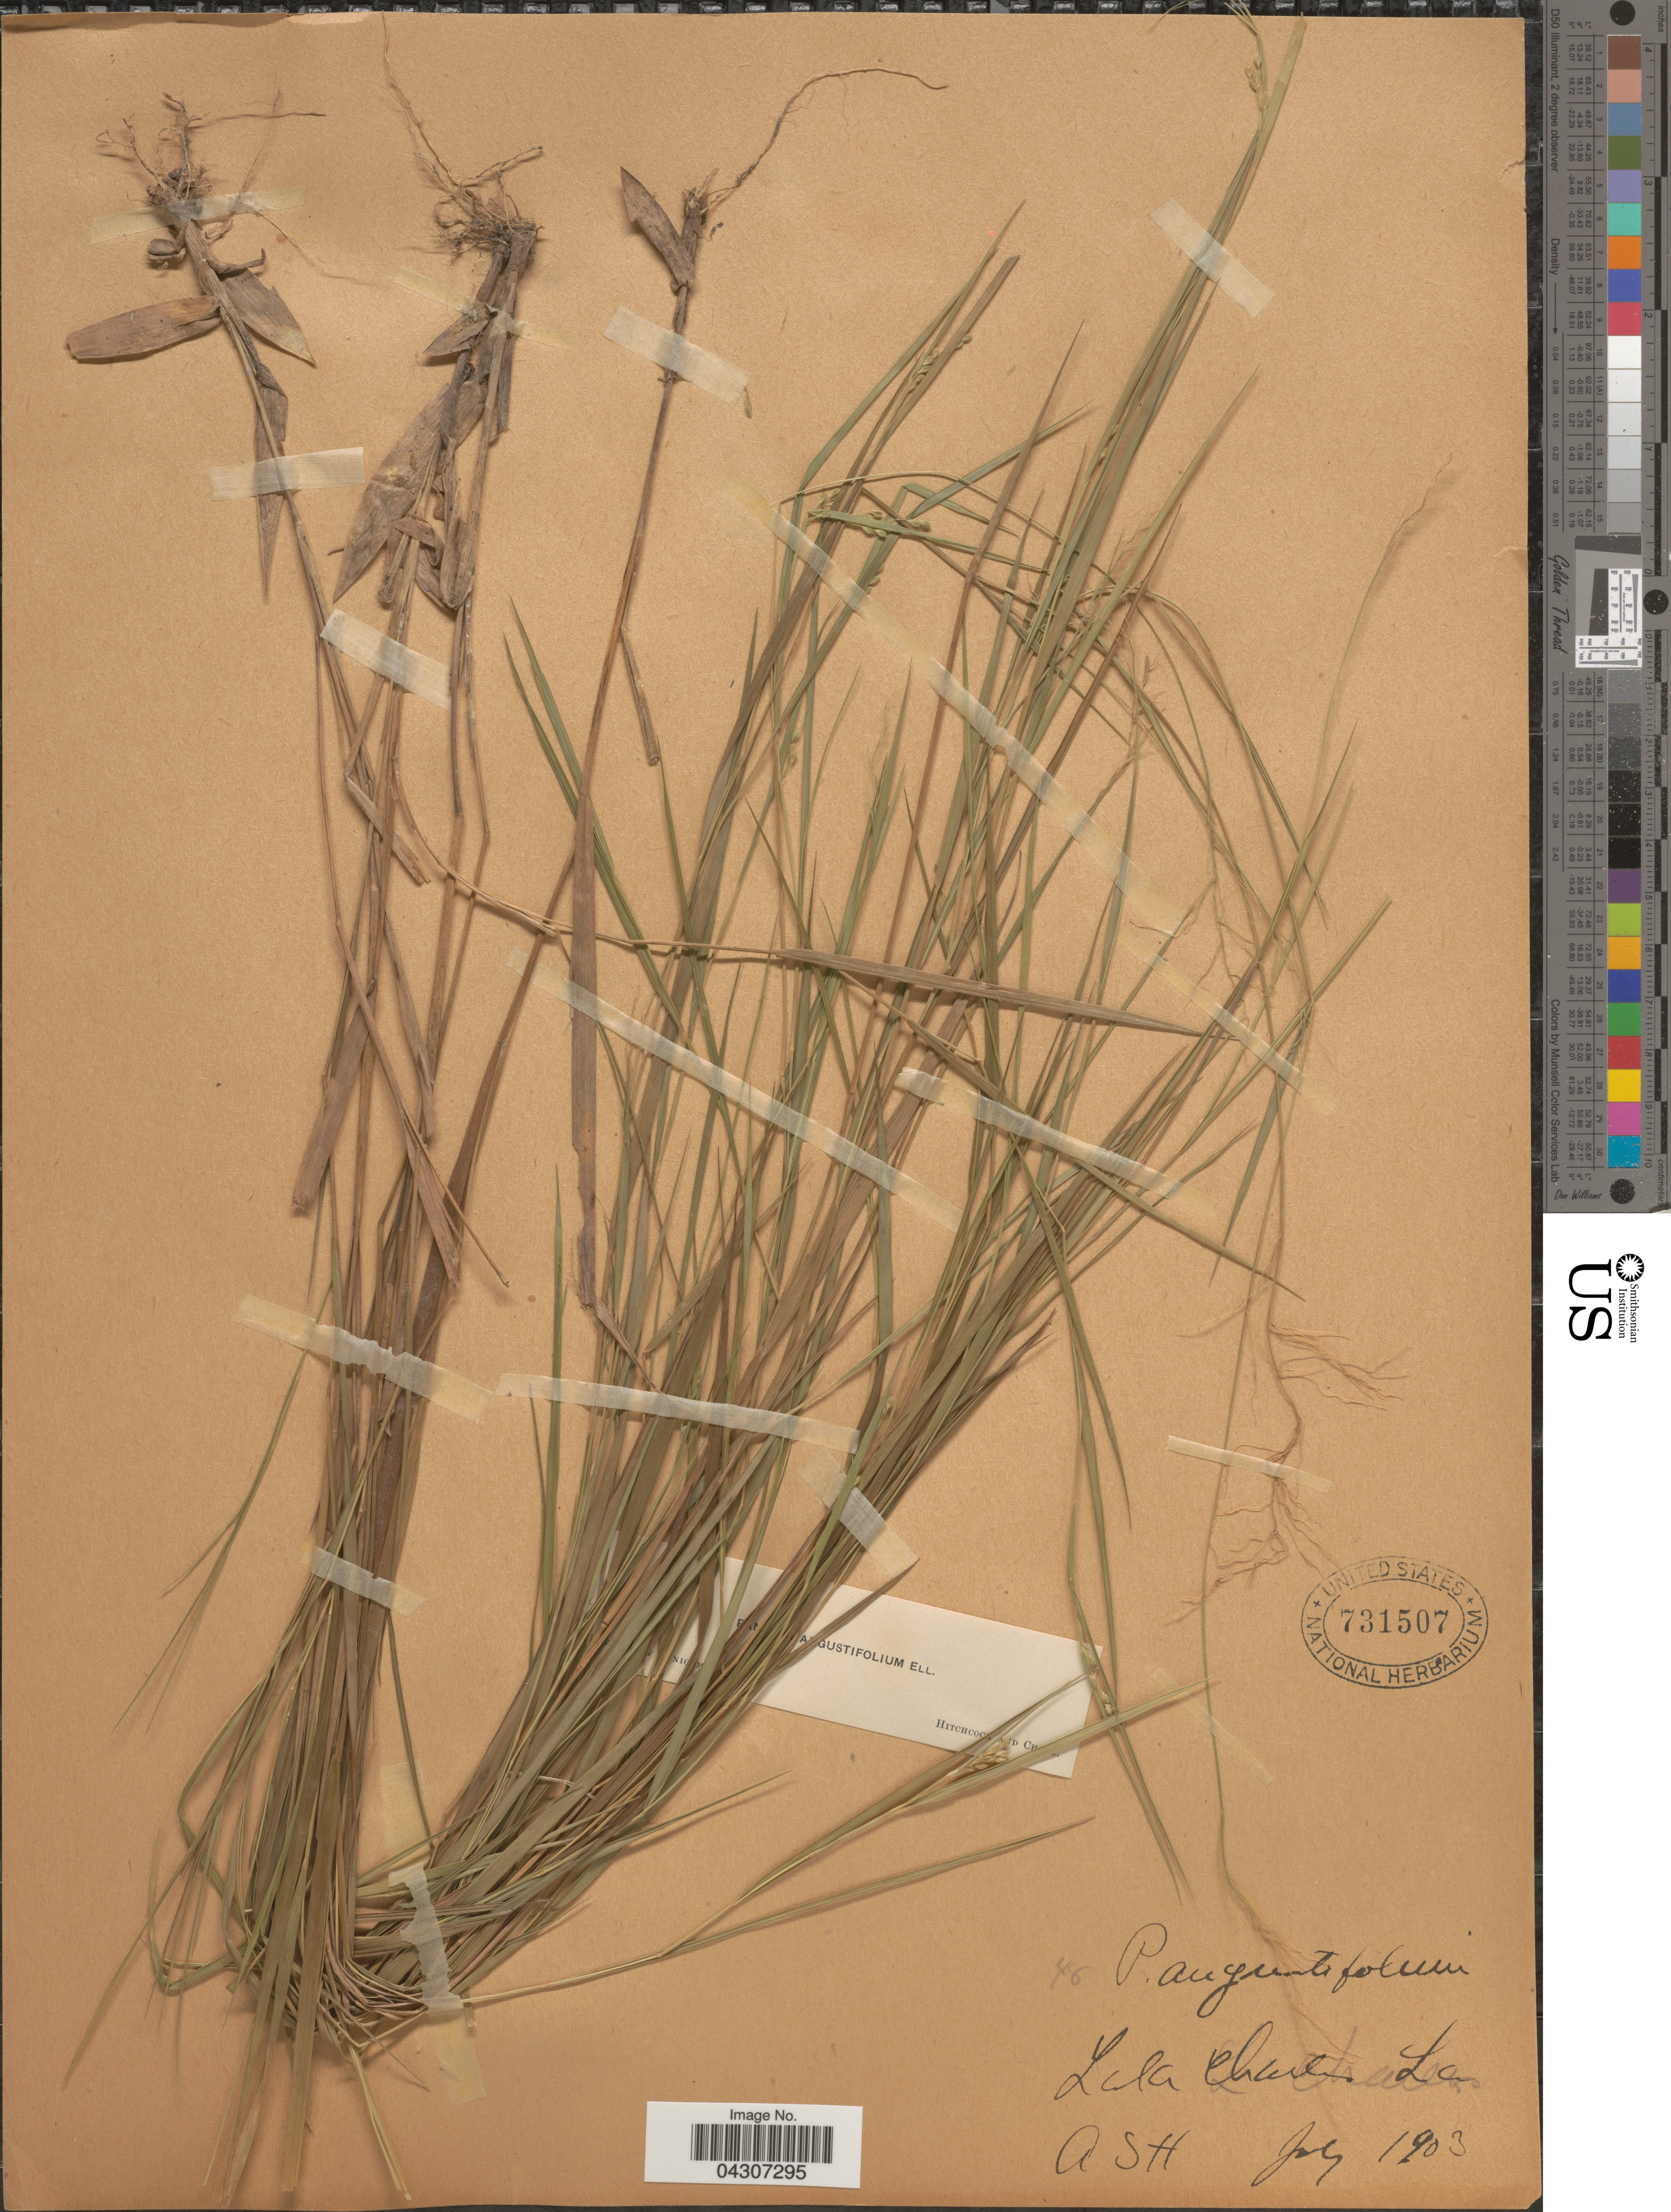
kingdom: Plantae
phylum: Tracheophyta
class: Liliopsida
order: Poales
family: Poaceae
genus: Dichanthelium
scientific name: Dichanthelium aciculare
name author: (Desv. ex Poir.) Gould & C.A. Clark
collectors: A. H.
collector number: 48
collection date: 1903-07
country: United States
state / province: Louisiana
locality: Lake Charles.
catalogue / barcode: US 731507